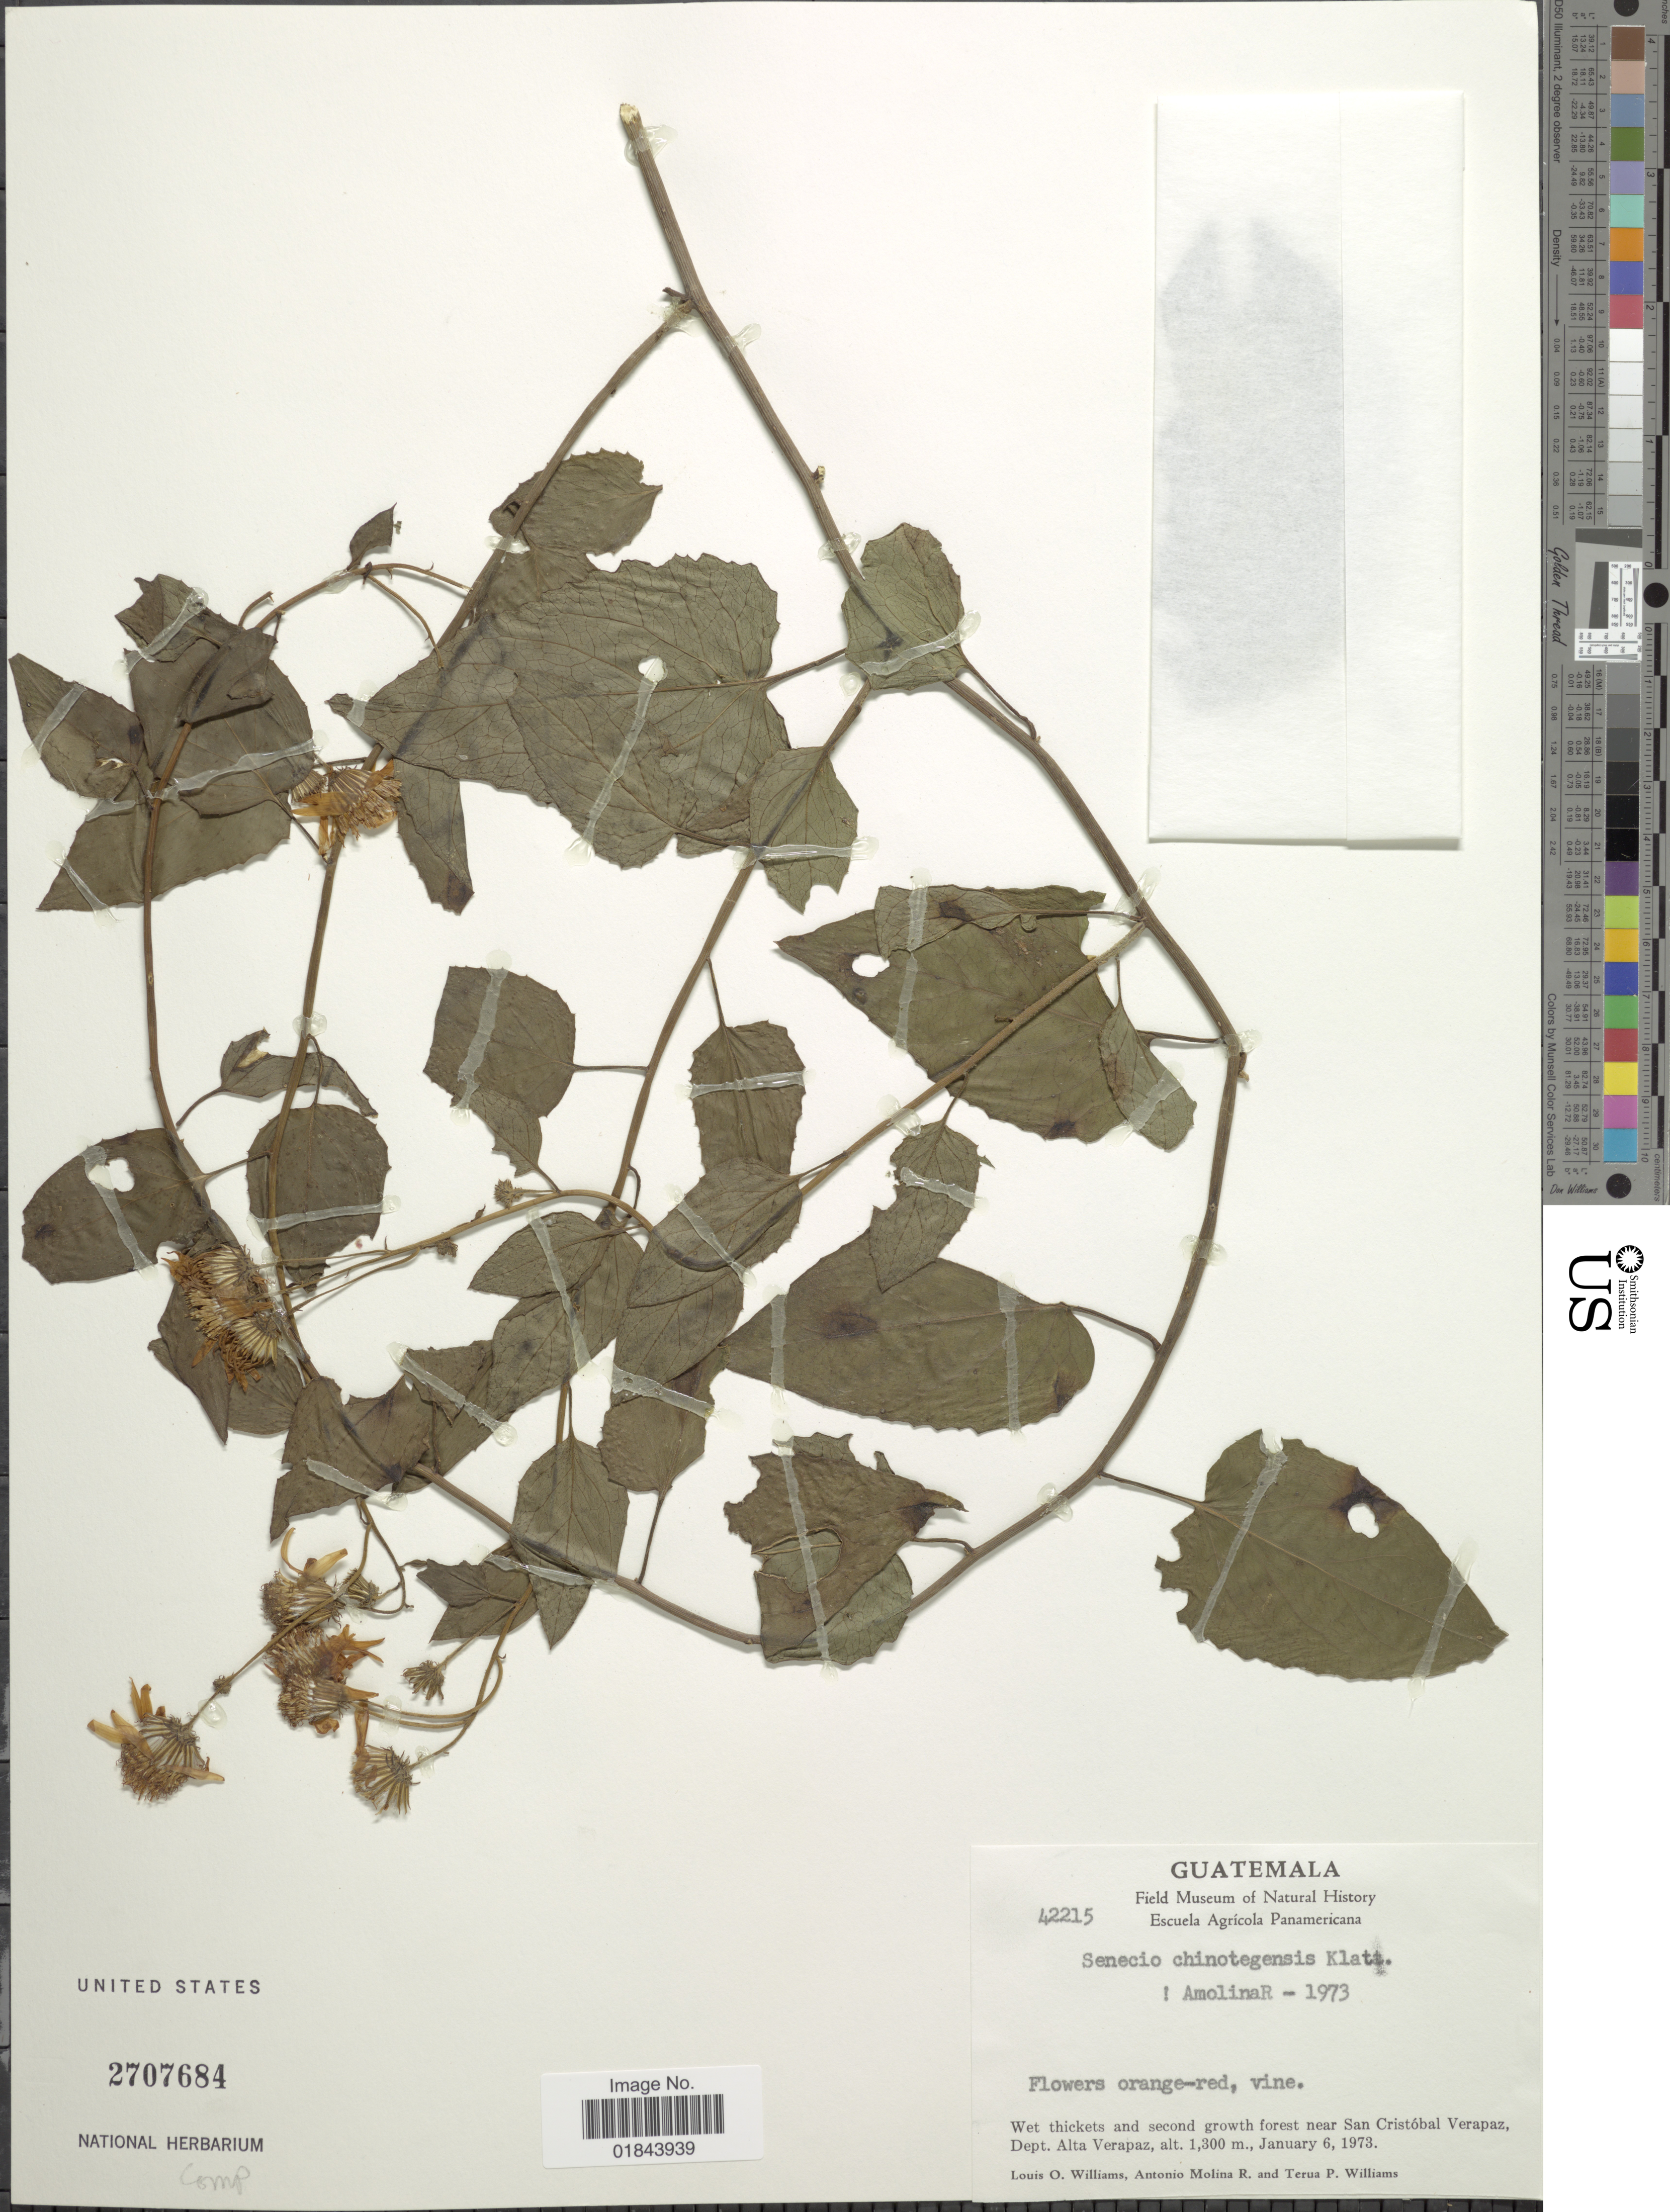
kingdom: Plantae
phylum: Tracheophyta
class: Magnoliopsida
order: Asterales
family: Asteraceae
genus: Pseudogynoxys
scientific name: Pseudogynoxys haenkei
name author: (DC.) Cabrera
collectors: L. O. Williams, A. Molina R. & T. P. Williams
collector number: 42215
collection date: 1973-01-06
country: Guatemala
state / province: Alta Verapaz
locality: Wet thickets and second growth forest near San Cristóbal Verapaz, Dept Alta Verapaz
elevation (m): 1300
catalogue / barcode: US 2707684